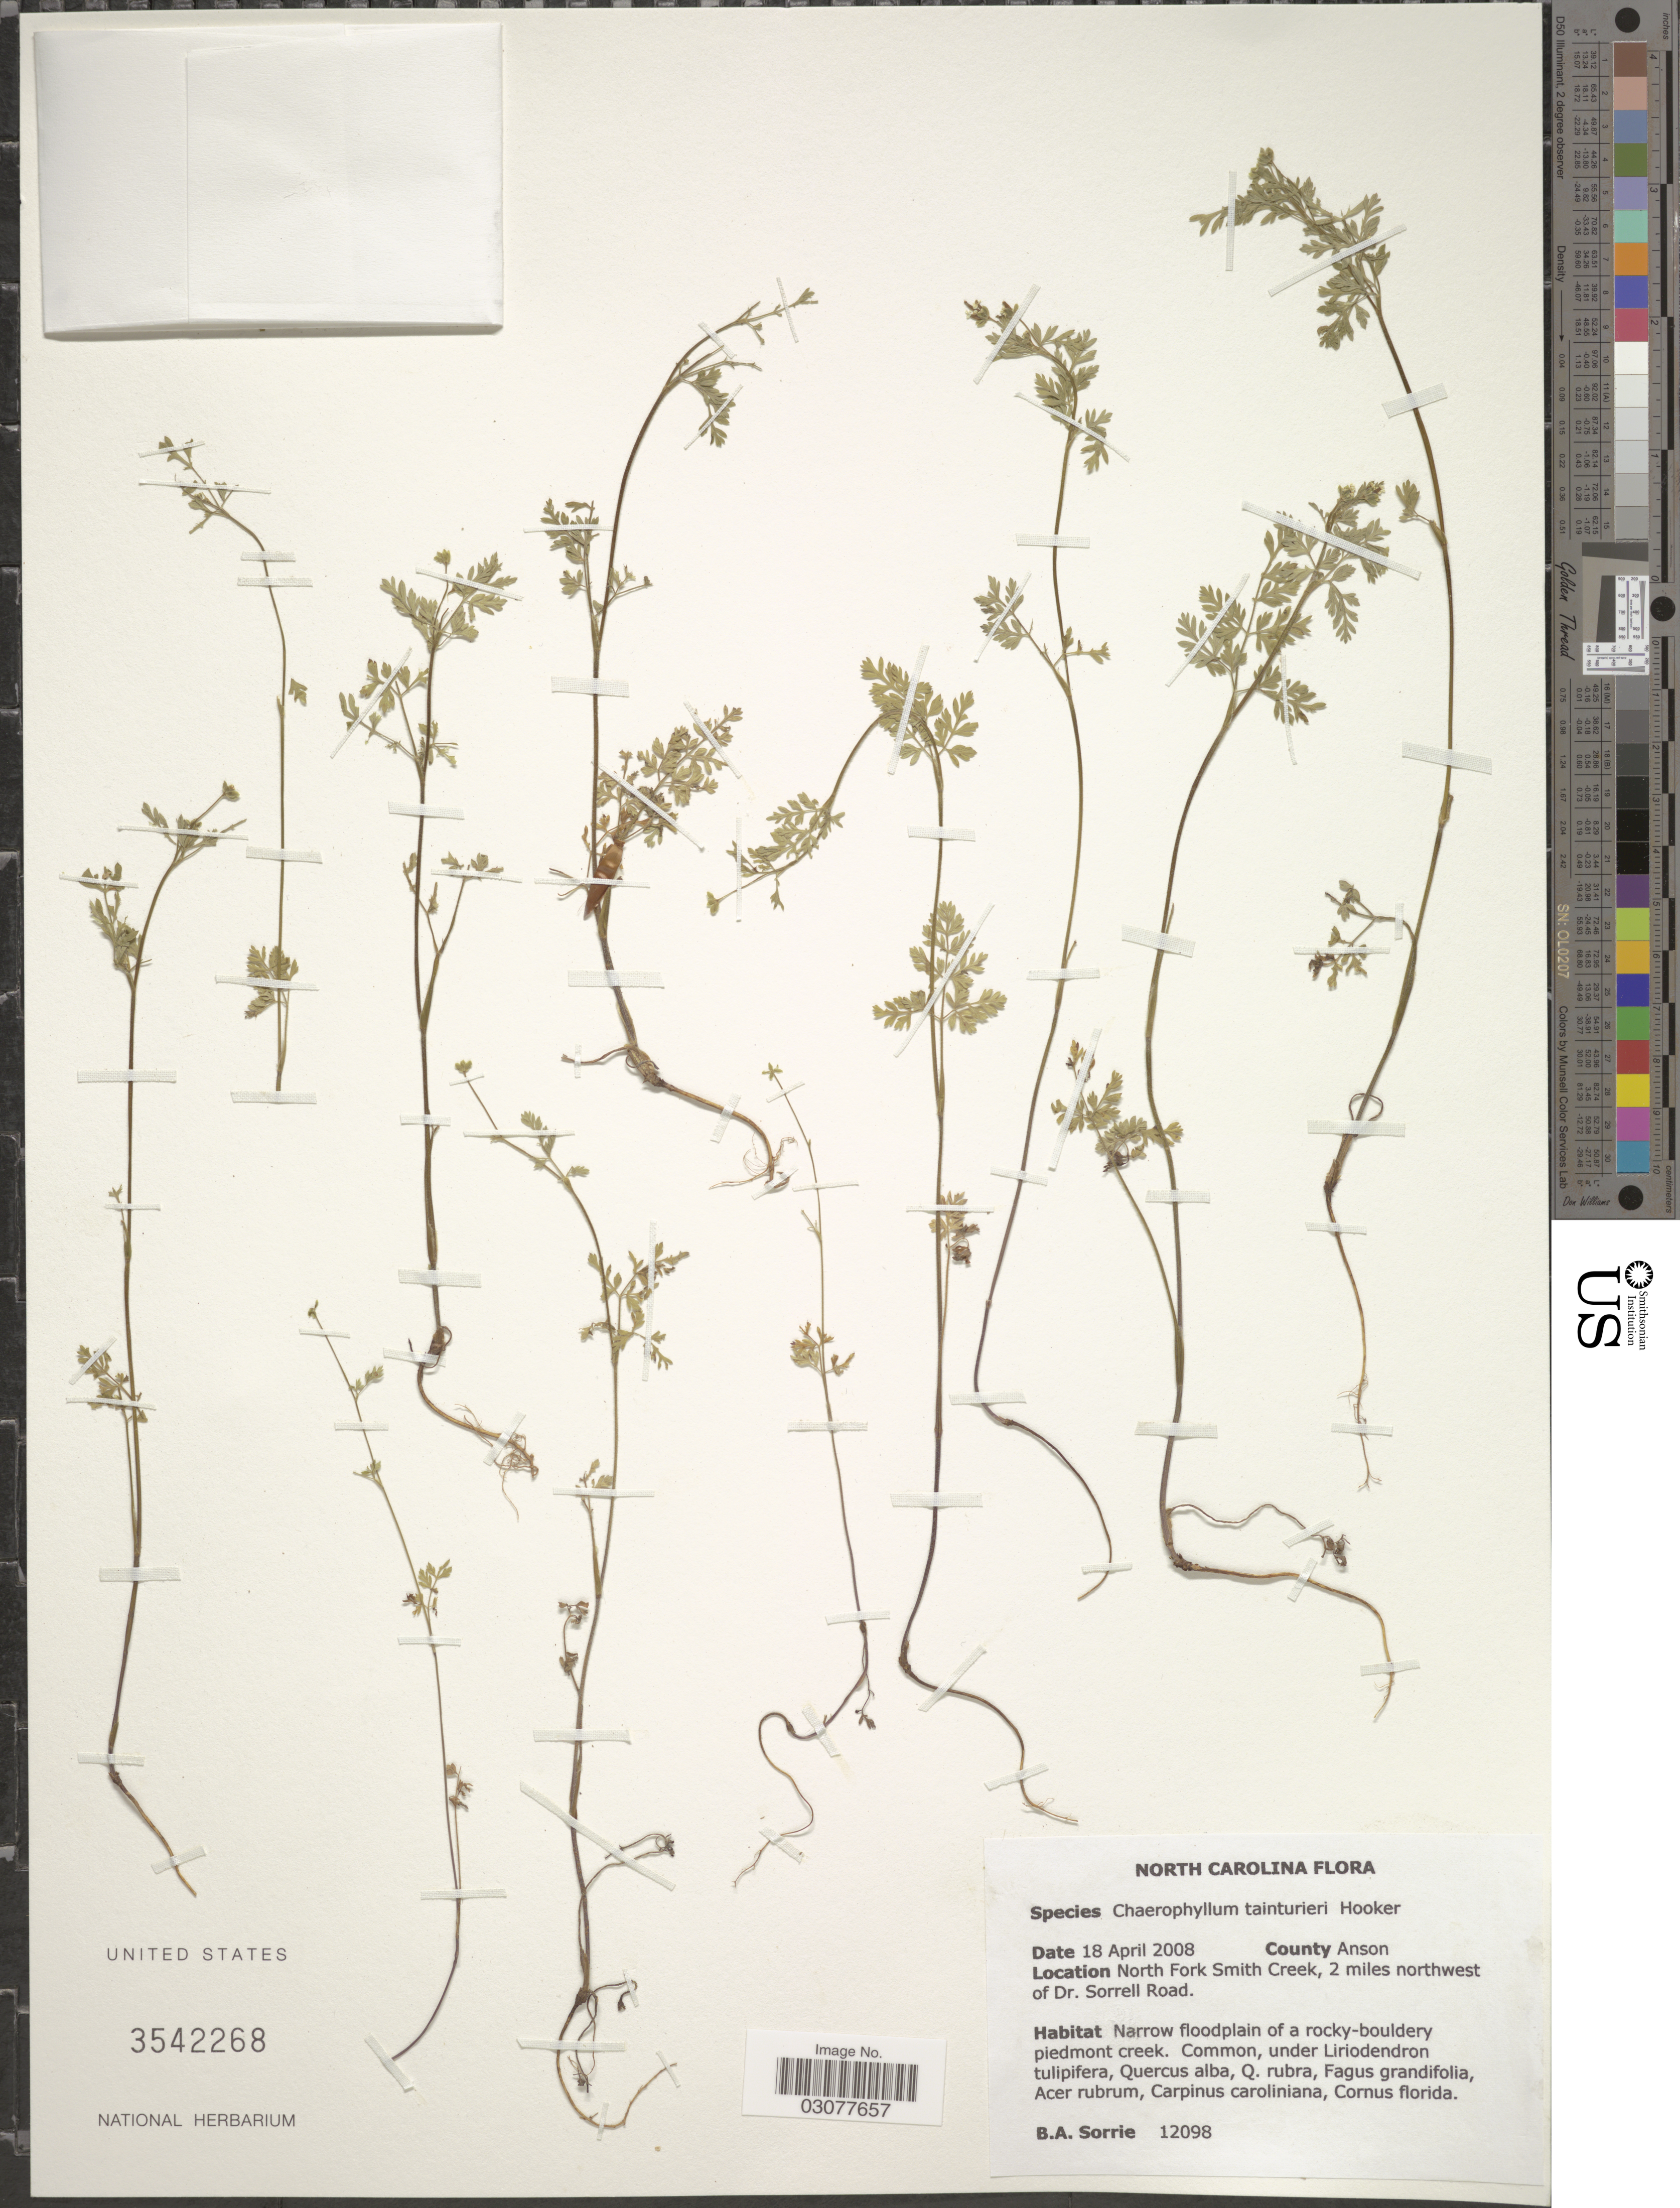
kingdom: Plantae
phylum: Tracheophyta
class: Magnoliopsida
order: Apiales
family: Apiaceae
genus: Chaerophyllum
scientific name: Chaerophyllum tainturieri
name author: Hook.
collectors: B. Sorrie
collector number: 12098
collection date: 2008-04-18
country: United States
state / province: North Carolina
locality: North Fork Smith Creek, 2 miles northwest of Dr. Sorrell Road. County Anson.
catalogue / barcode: US 3542268